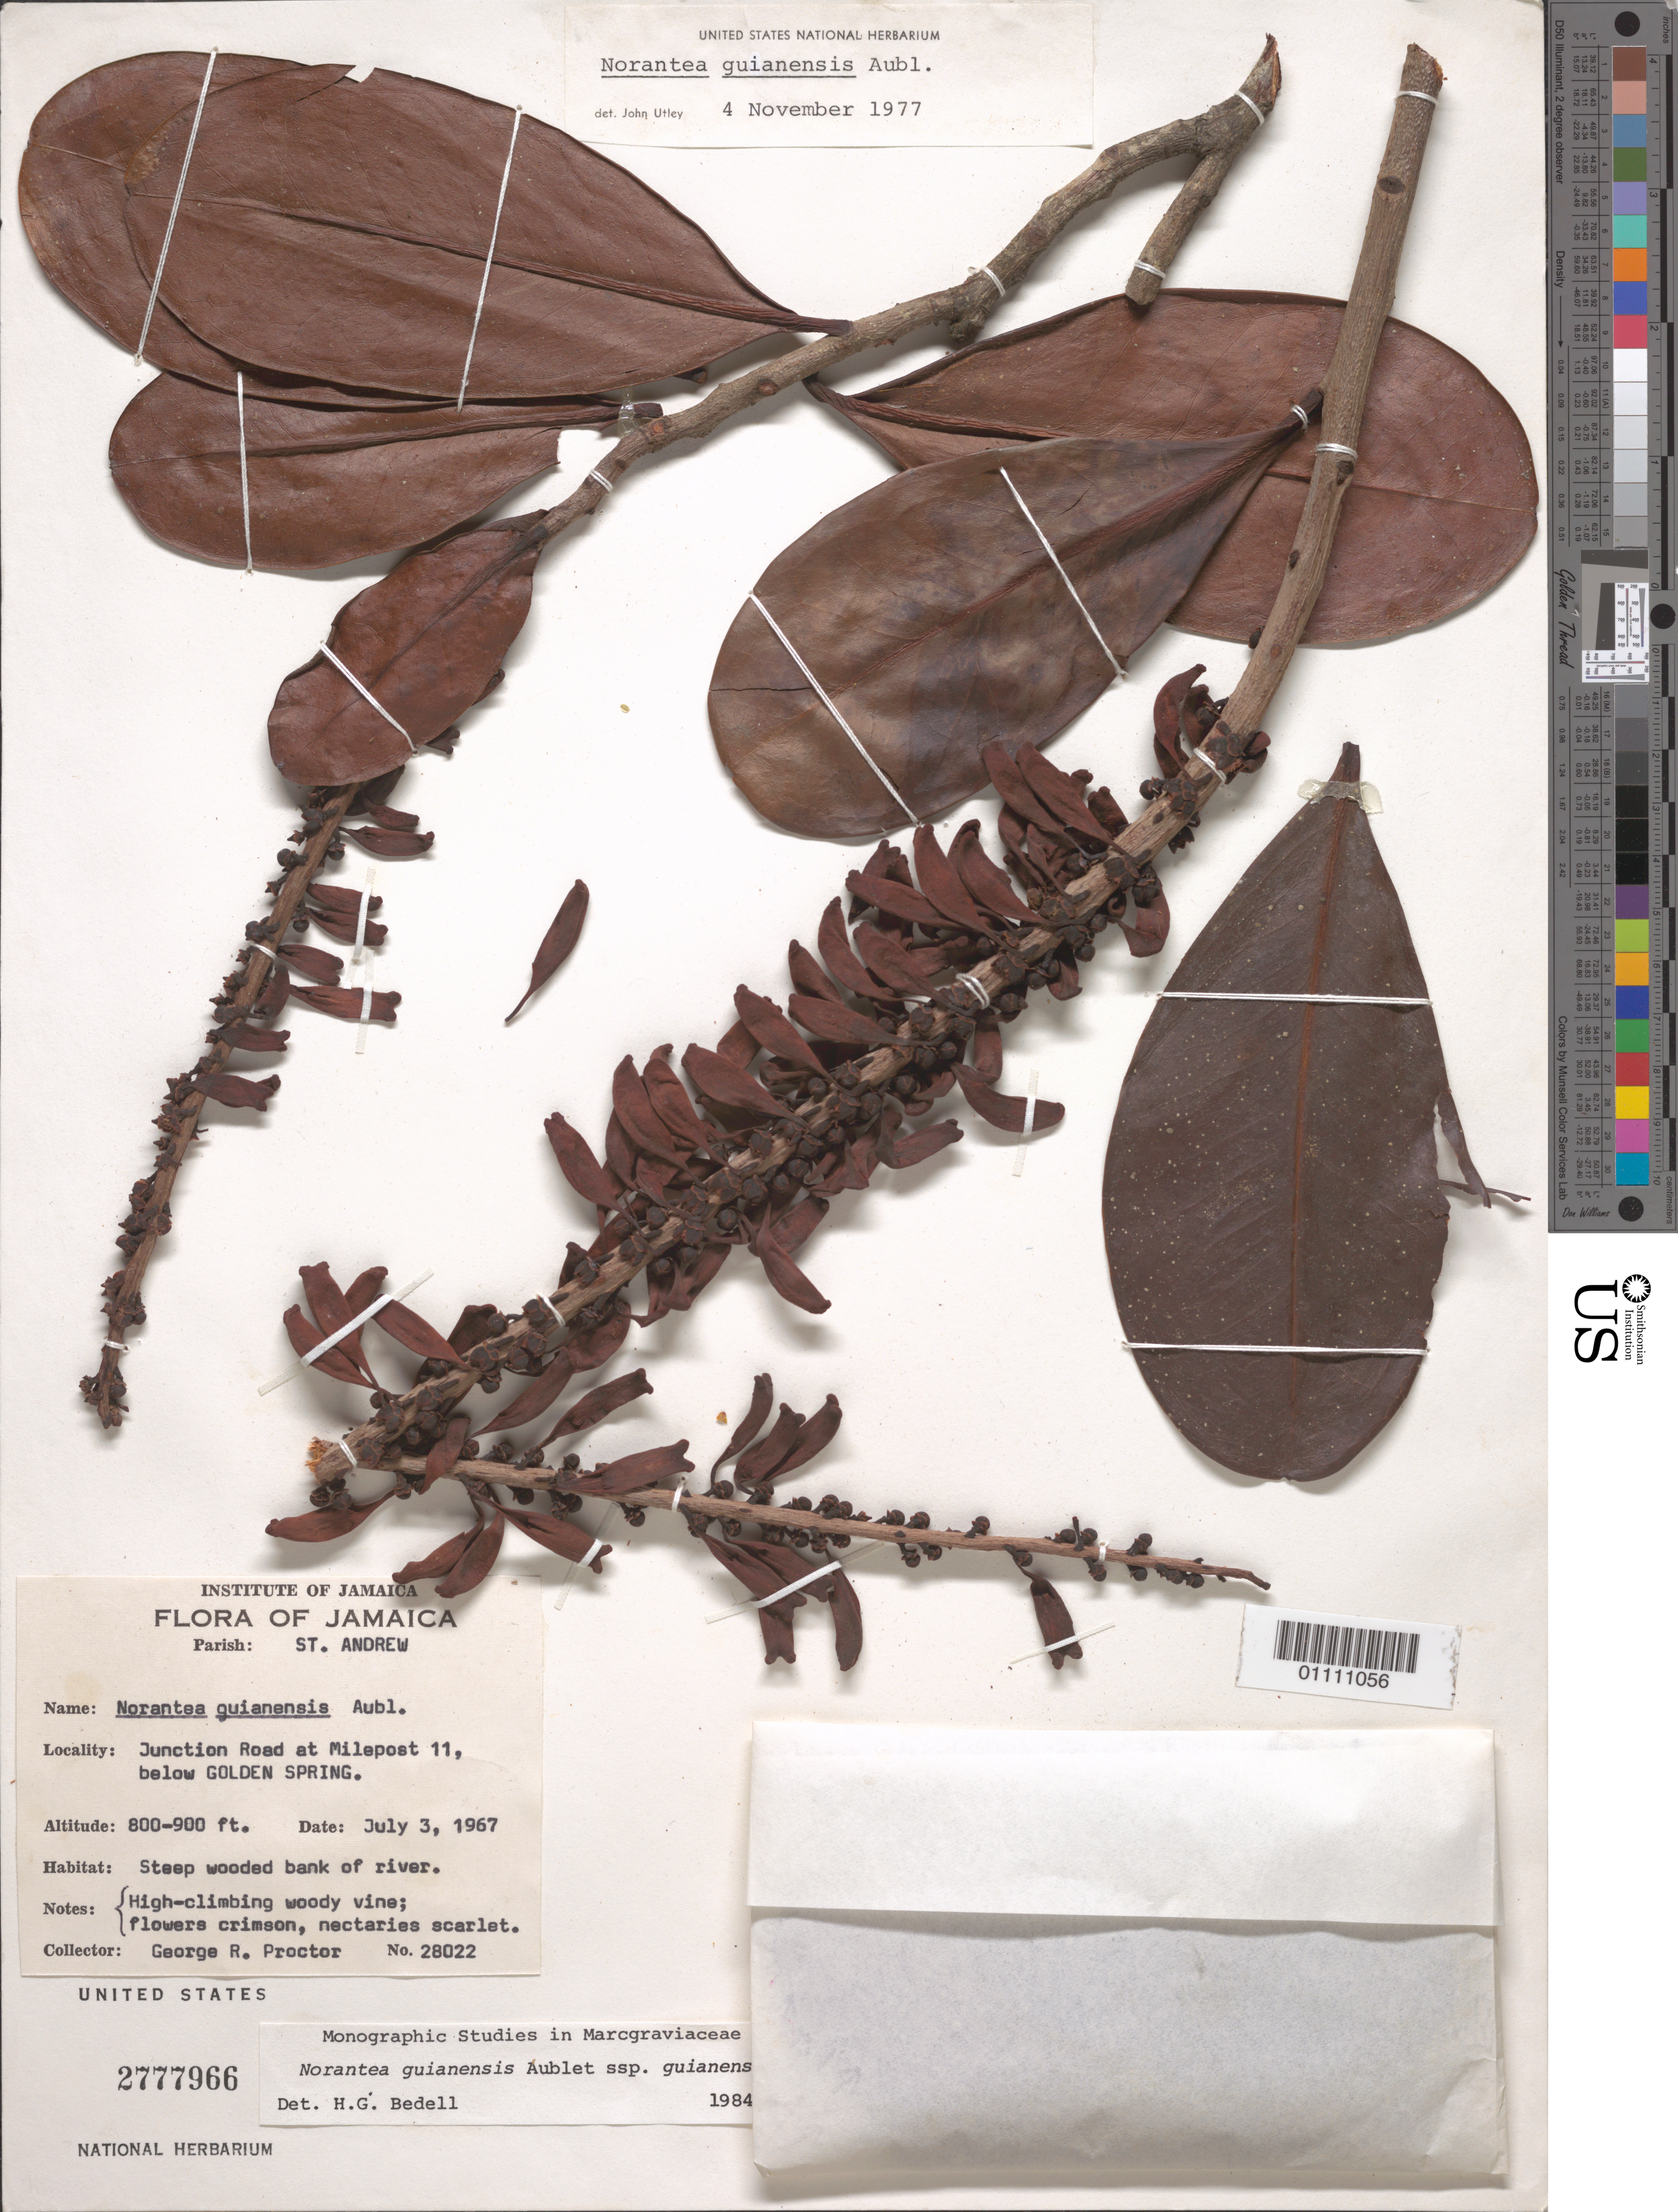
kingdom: Plantae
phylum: Tracheophyta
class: Magnoliopsida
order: Ericales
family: Marcgraviaceae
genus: Norantea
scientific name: Norantea guianensis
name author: Aubl.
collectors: G. R. Proctor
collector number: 28022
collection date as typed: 03 Jul 1967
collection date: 1967-07-03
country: Jamaica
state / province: Saint Andrew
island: Jamaica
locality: Junction road at Milepost 11, below Golden Spring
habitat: habitat: steep wooded bank of a river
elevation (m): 244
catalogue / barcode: US 2777966